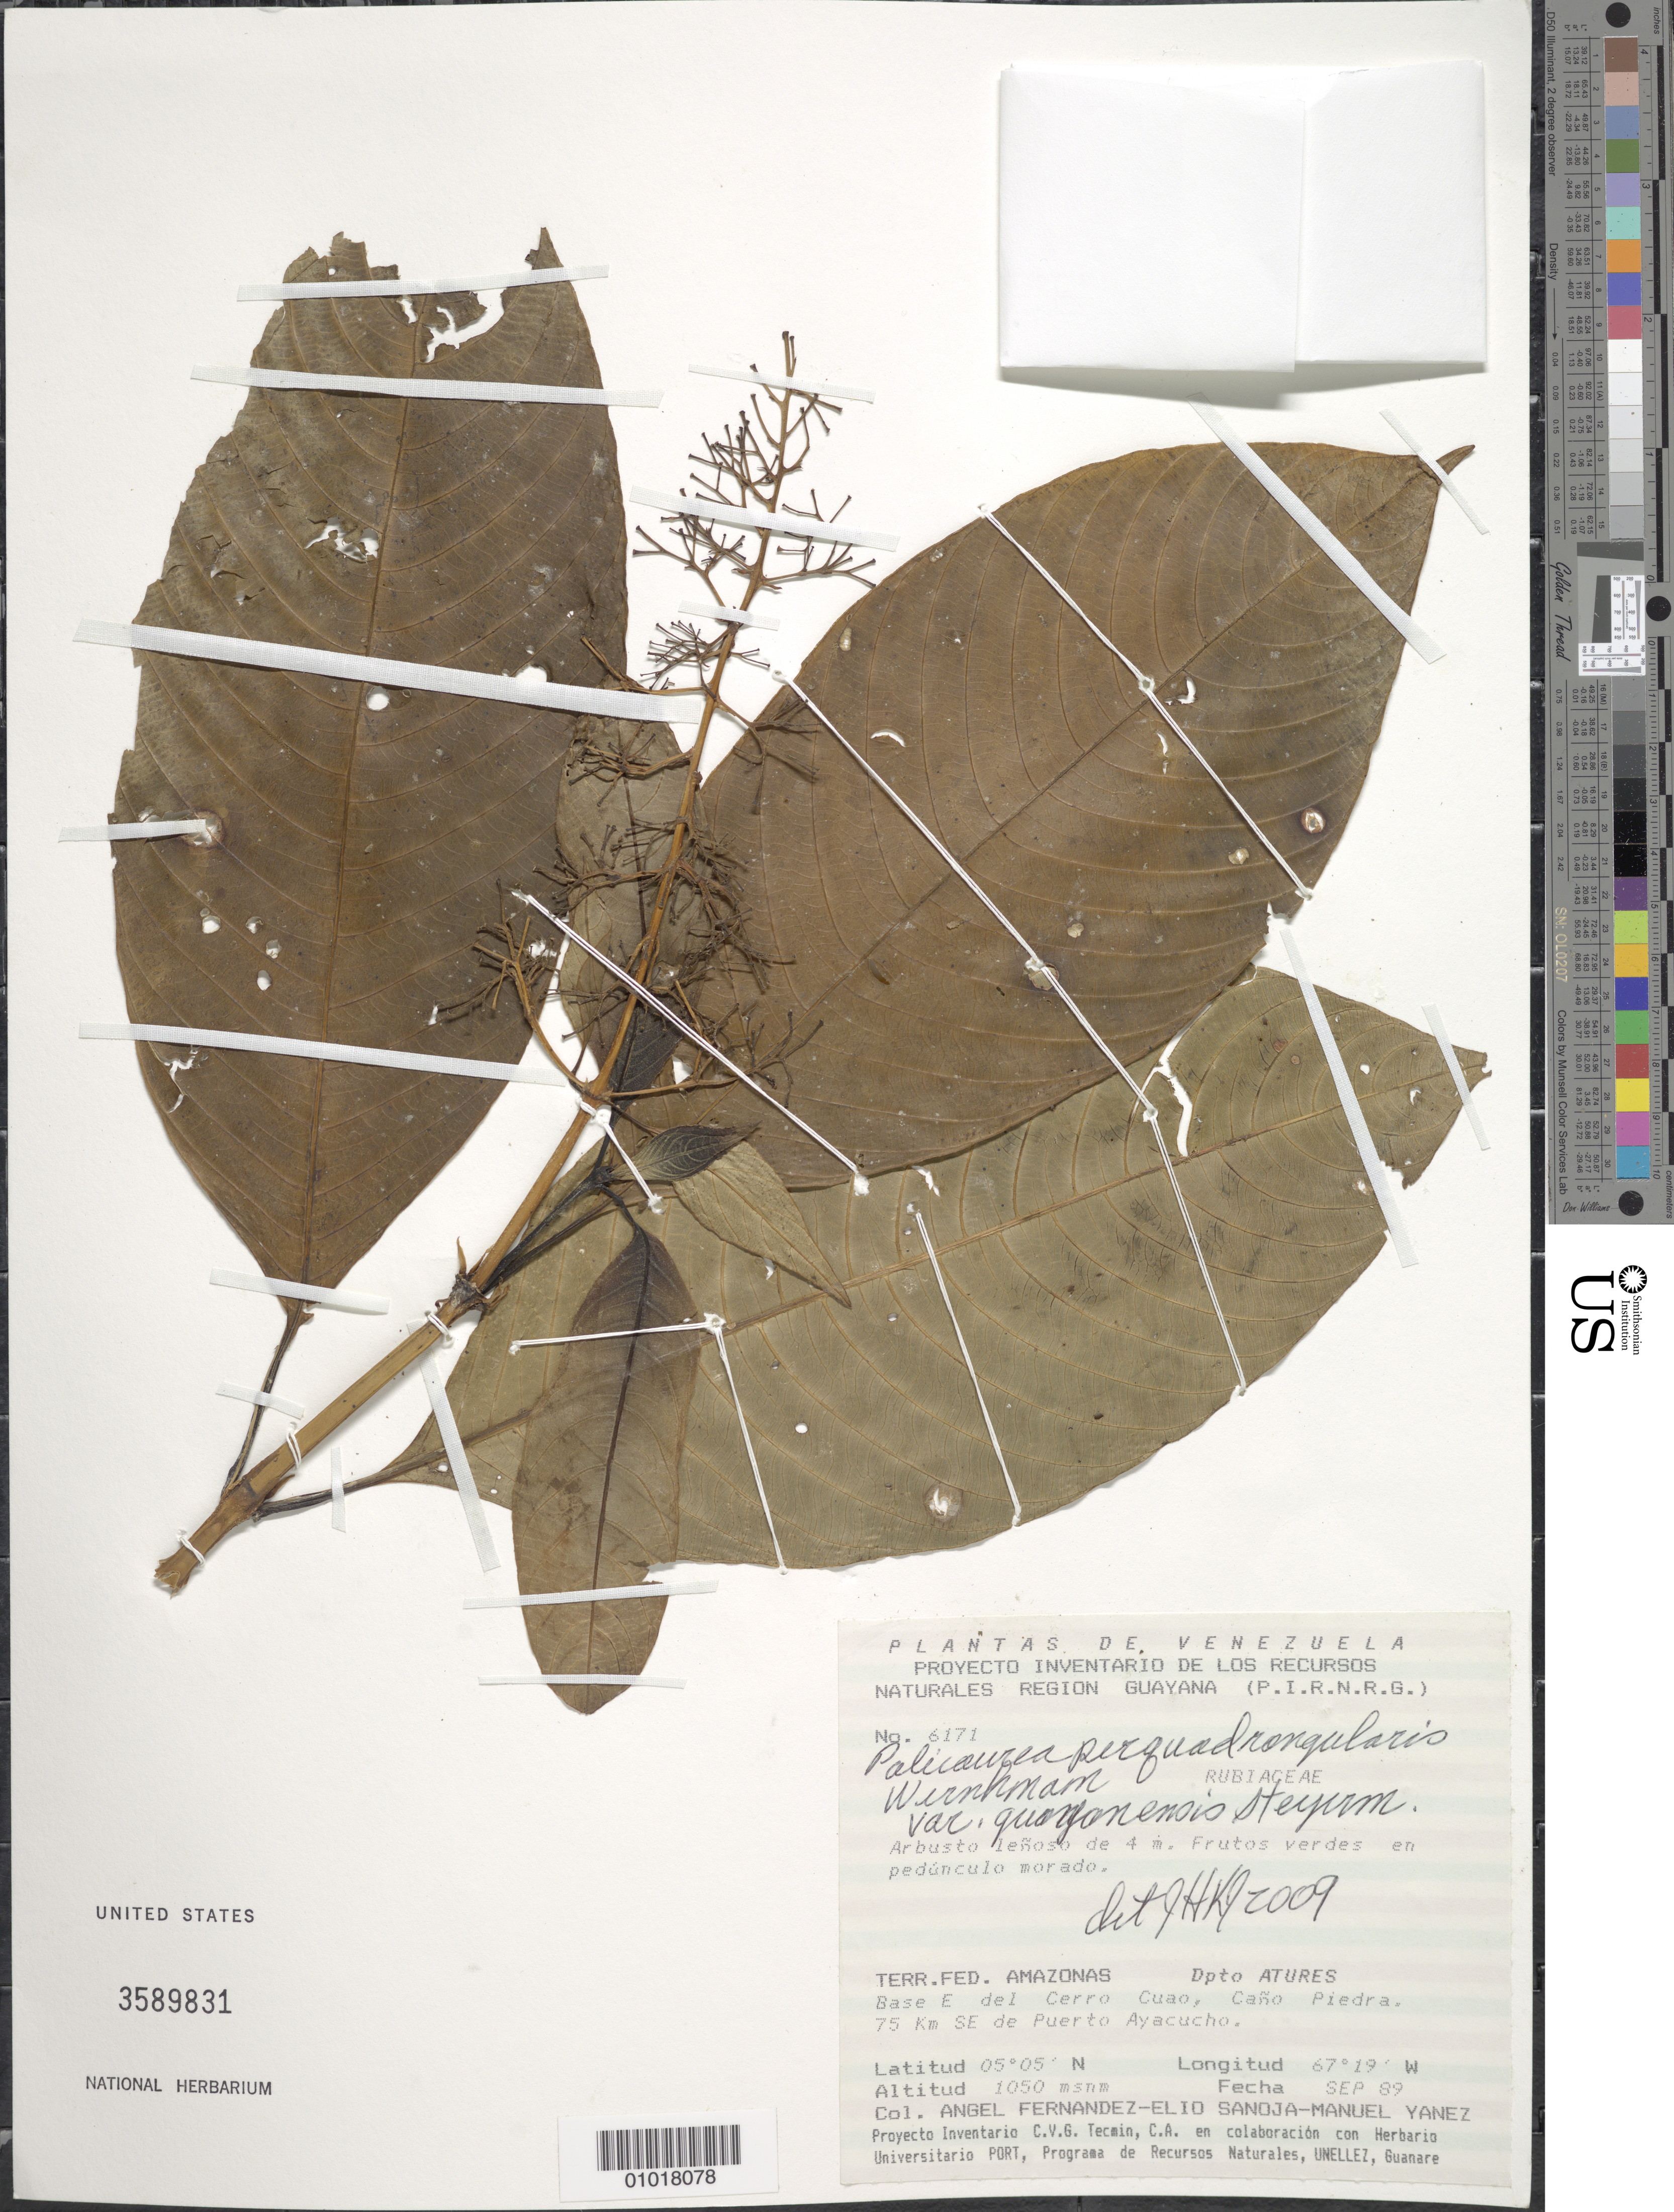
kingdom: Plantae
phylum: Tracheophyta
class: Magnoliopsida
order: Gentianales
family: Rubiaceae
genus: Palicourea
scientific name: Palicourea perquadrangularis var. guayanensis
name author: Steyerm.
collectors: A. Fernandez-Elio & M. Yanez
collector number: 6171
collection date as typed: Sep-89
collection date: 1989-09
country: Venezuela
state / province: Amazonas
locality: Base E del Cerro Cuao, Cano Piedra. 75 km SE de Puerto Ayaucho.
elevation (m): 1050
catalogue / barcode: US 3589831